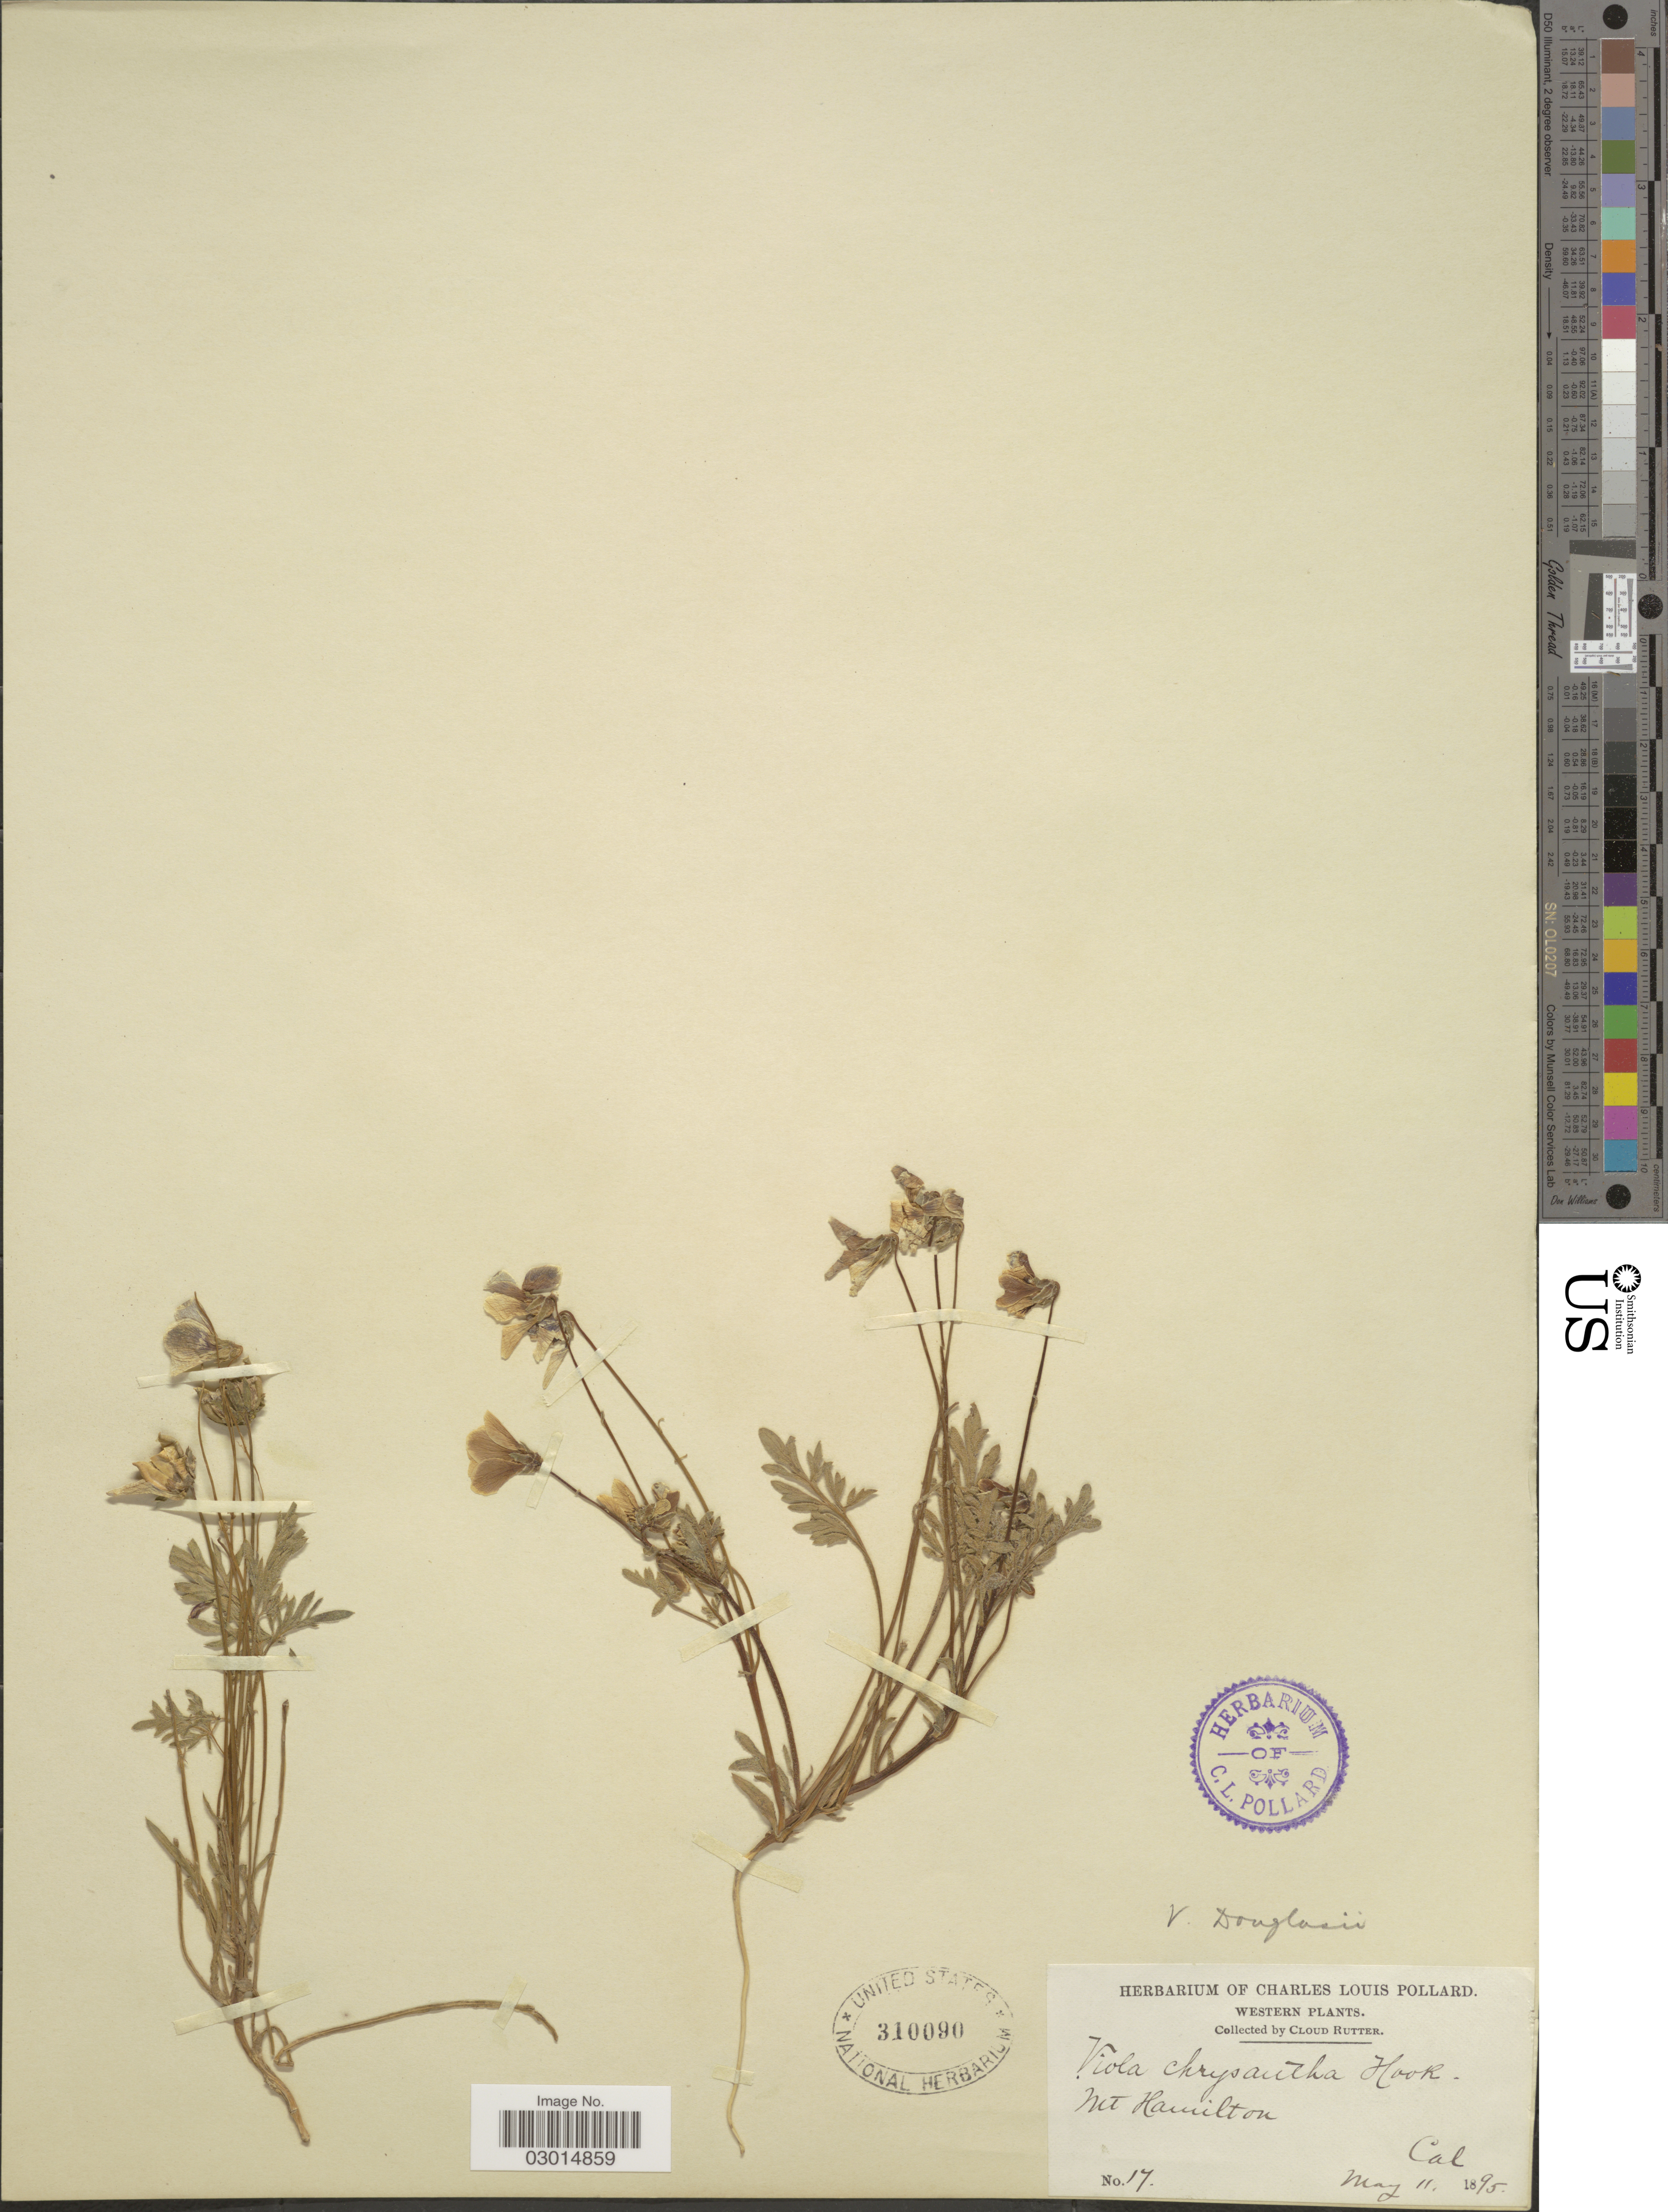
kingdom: Plantae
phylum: Tracheophyta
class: Magnoliopsida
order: Malpighiales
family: Violaceae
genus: Viola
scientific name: Viola douglasii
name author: Steud.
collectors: C. Rutter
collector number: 17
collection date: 1895-05-11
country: United States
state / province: California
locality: Western. Mt. Hamilton.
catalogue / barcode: US 310090